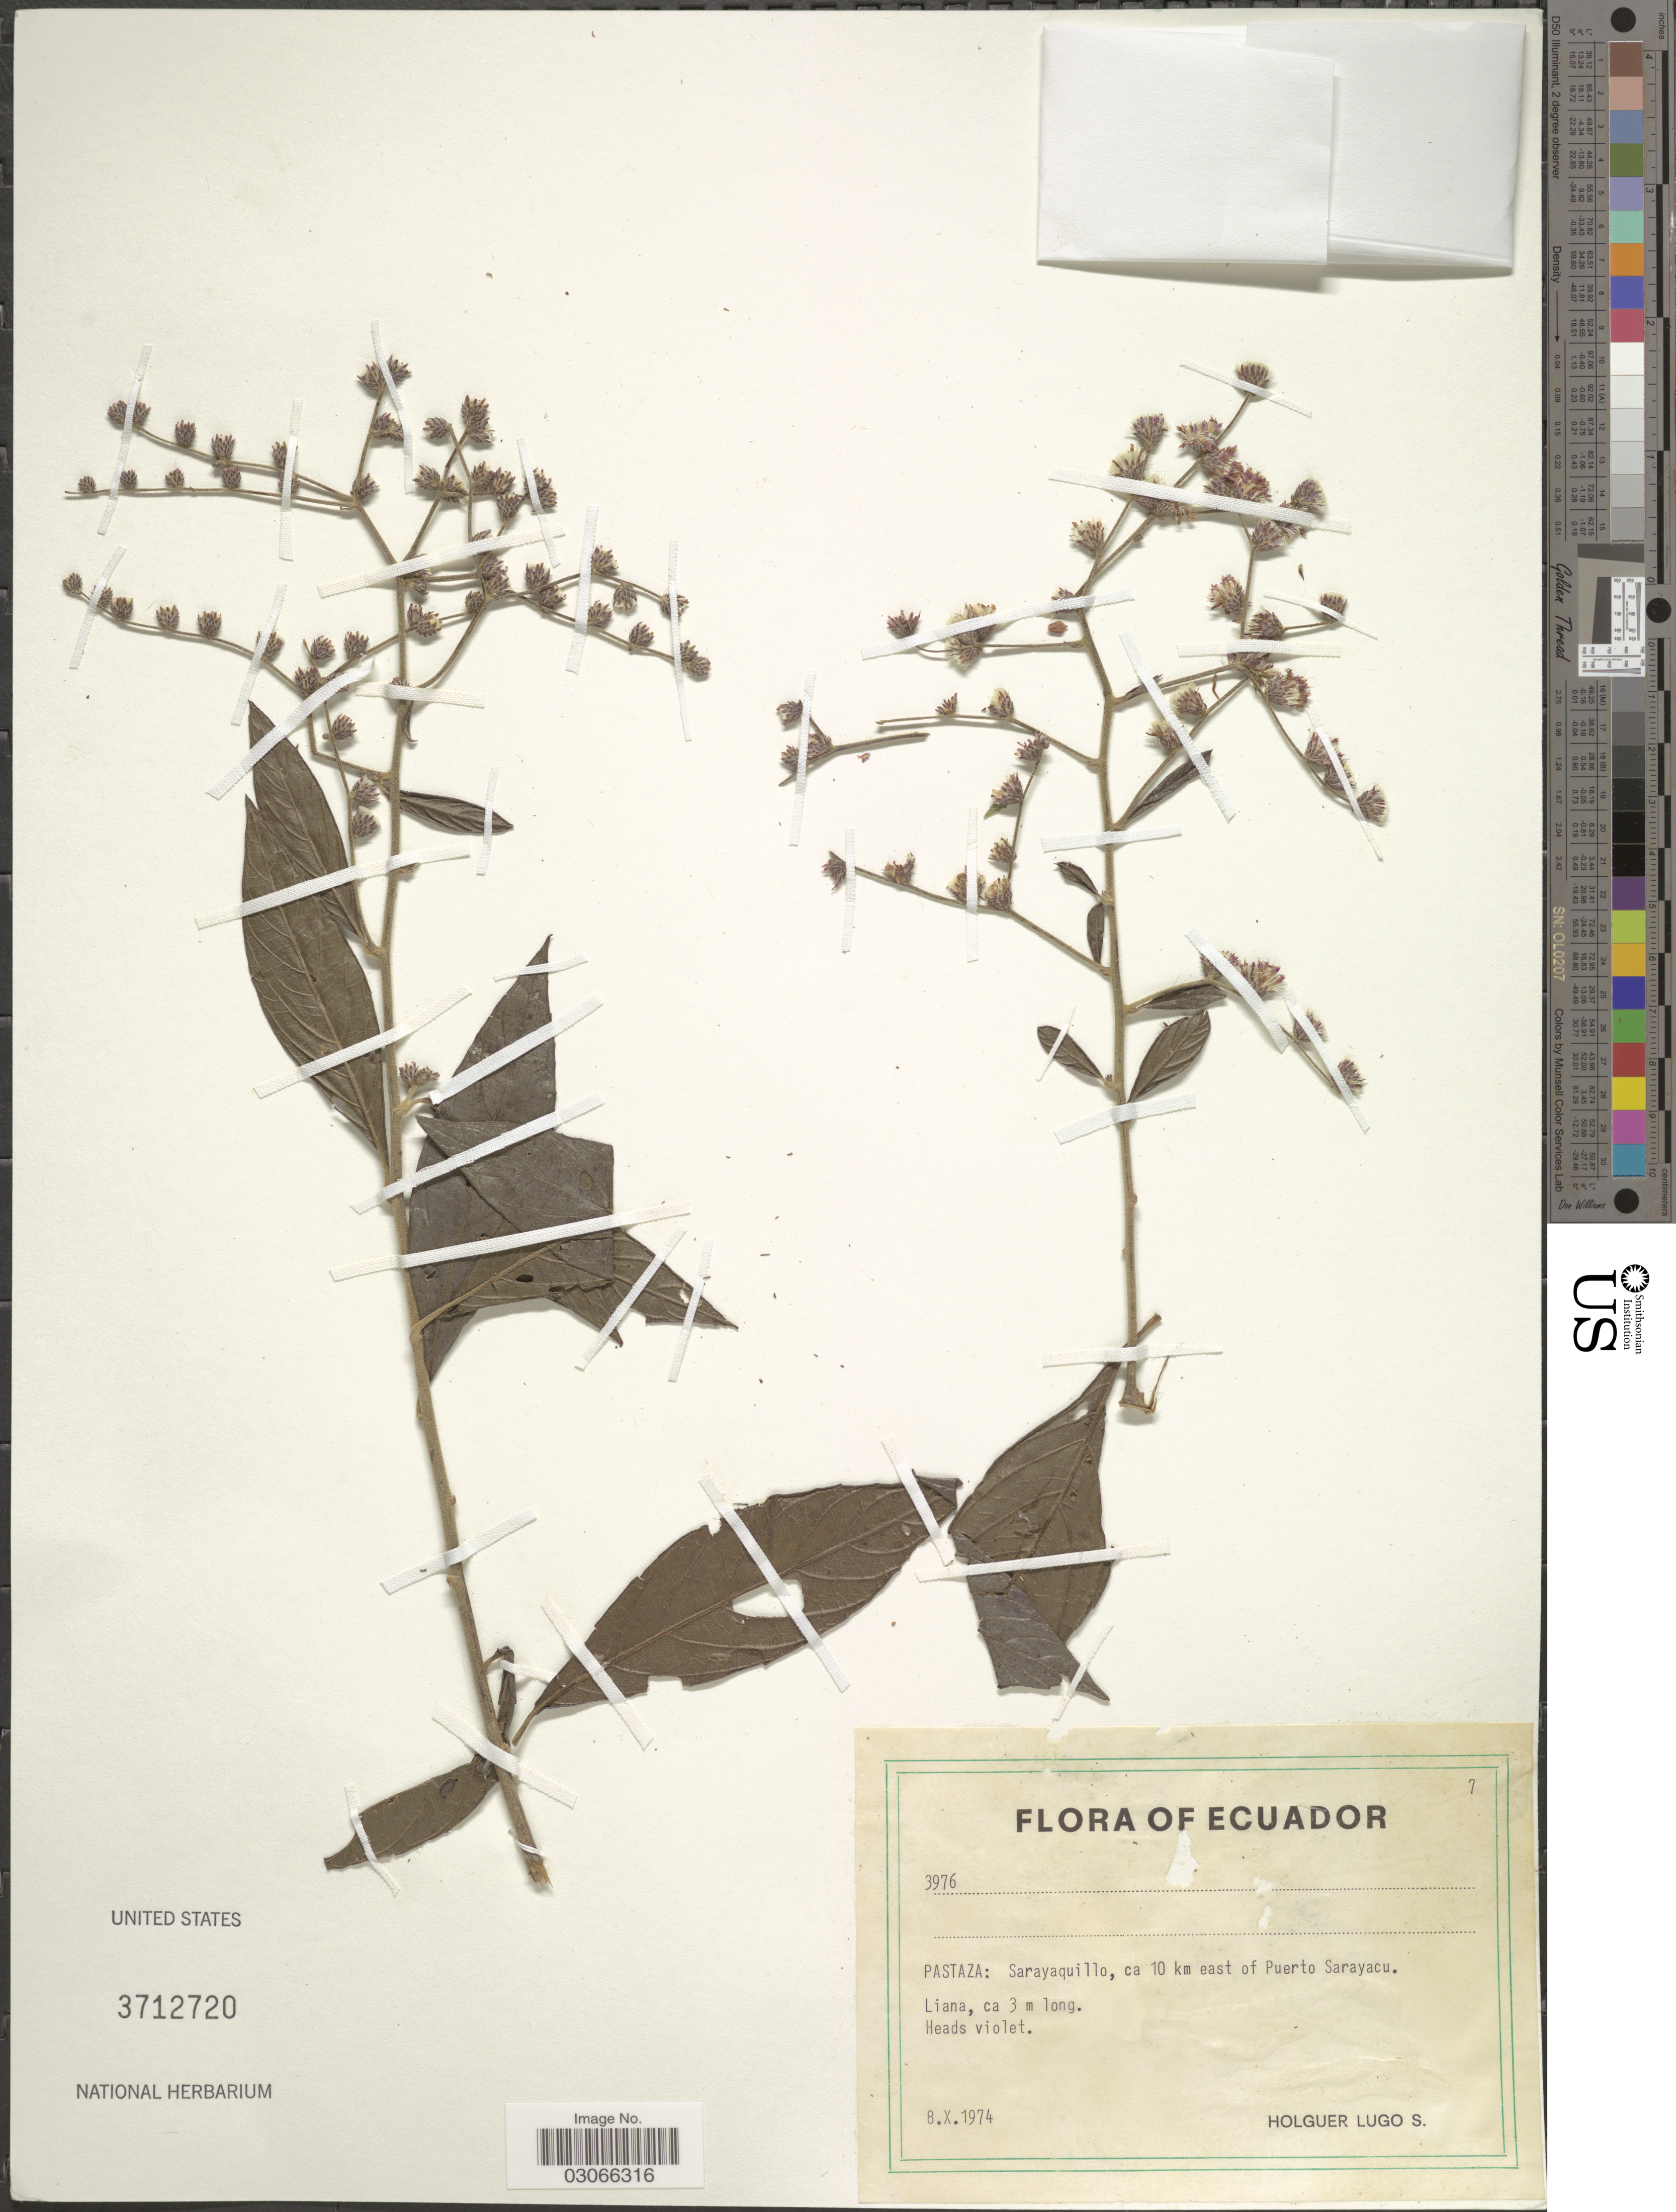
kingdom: Plantae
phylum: Tracheophyta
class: Magnoliopsida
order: Asterales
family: Asteraceae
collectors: H. Lugo S.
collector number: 3976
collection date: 1974-10-08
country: Ecuador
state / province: Pastaza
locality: Sarayaquillo, ca 10 km east of Puerto Sarayacu.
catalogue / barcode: US 3712720